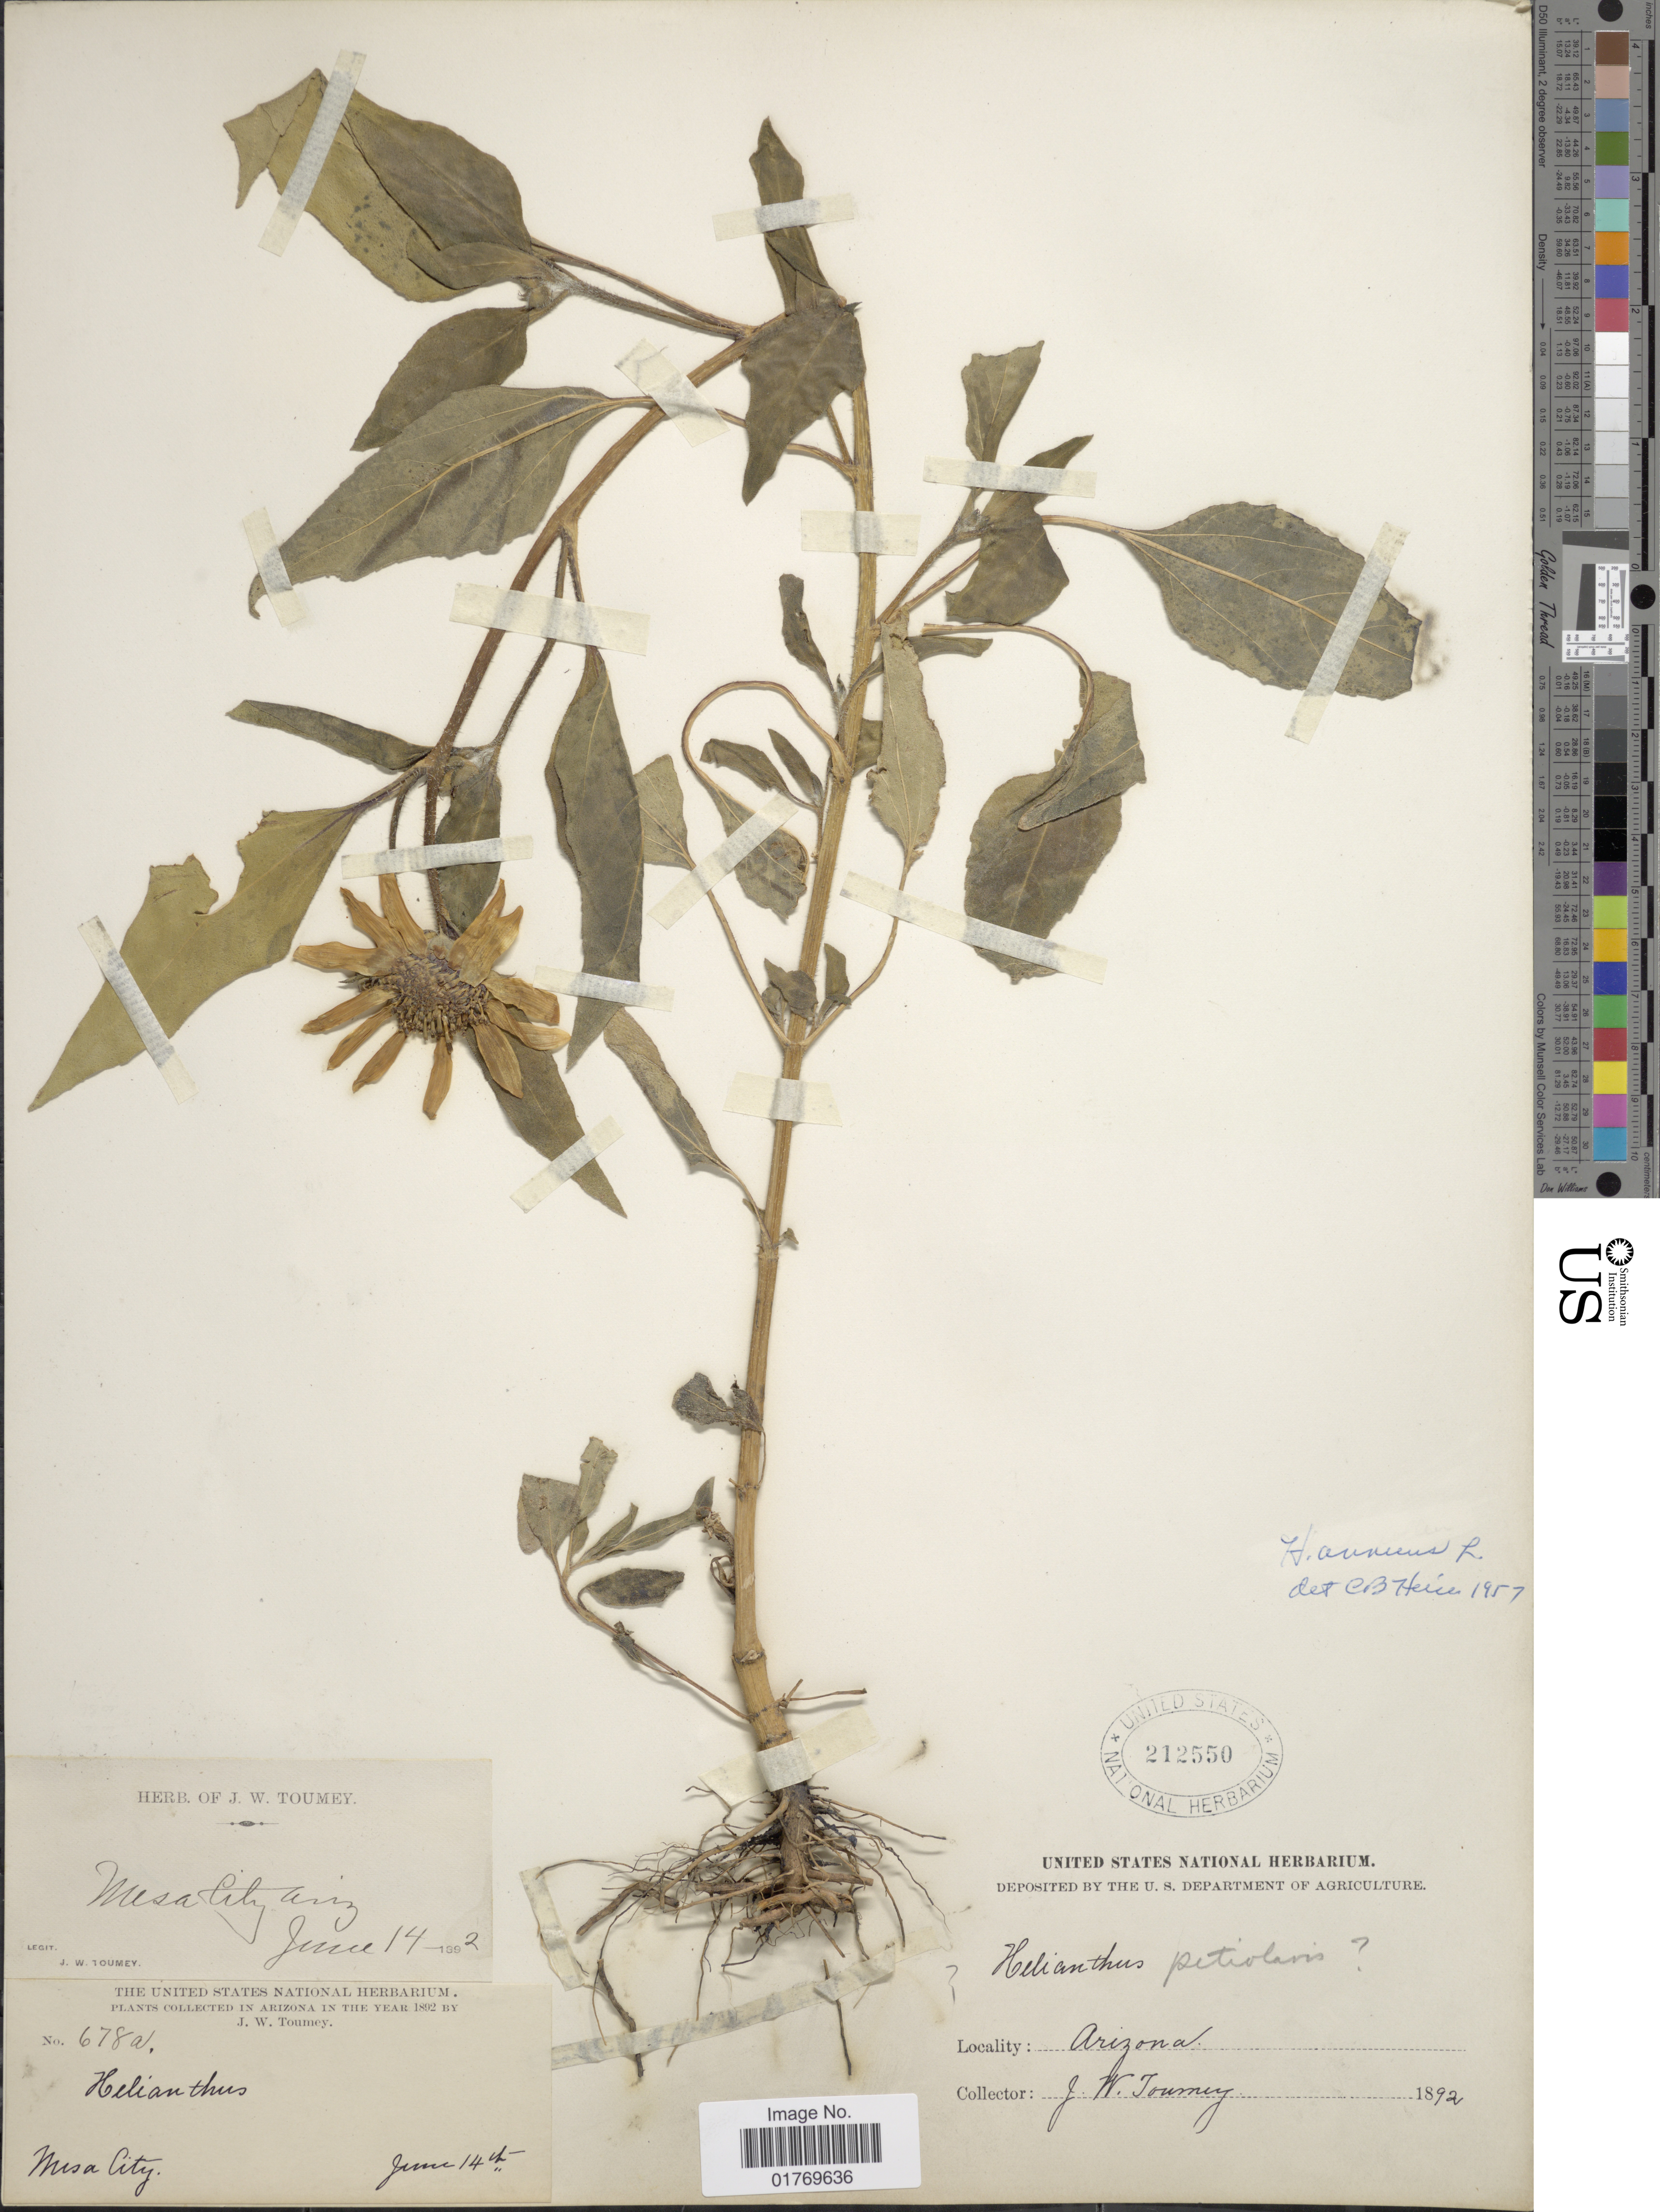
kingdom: Plantae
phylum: Tracheophyta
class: Magnoliopsida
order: Asterales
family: Asteraceae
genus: Helianthus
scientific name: Helianthus annuus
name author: L.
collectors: J. W. Toumey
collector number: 678a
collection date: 1892-06-14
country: United States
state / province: Arizona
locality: Mesa City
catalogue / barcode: US 212550